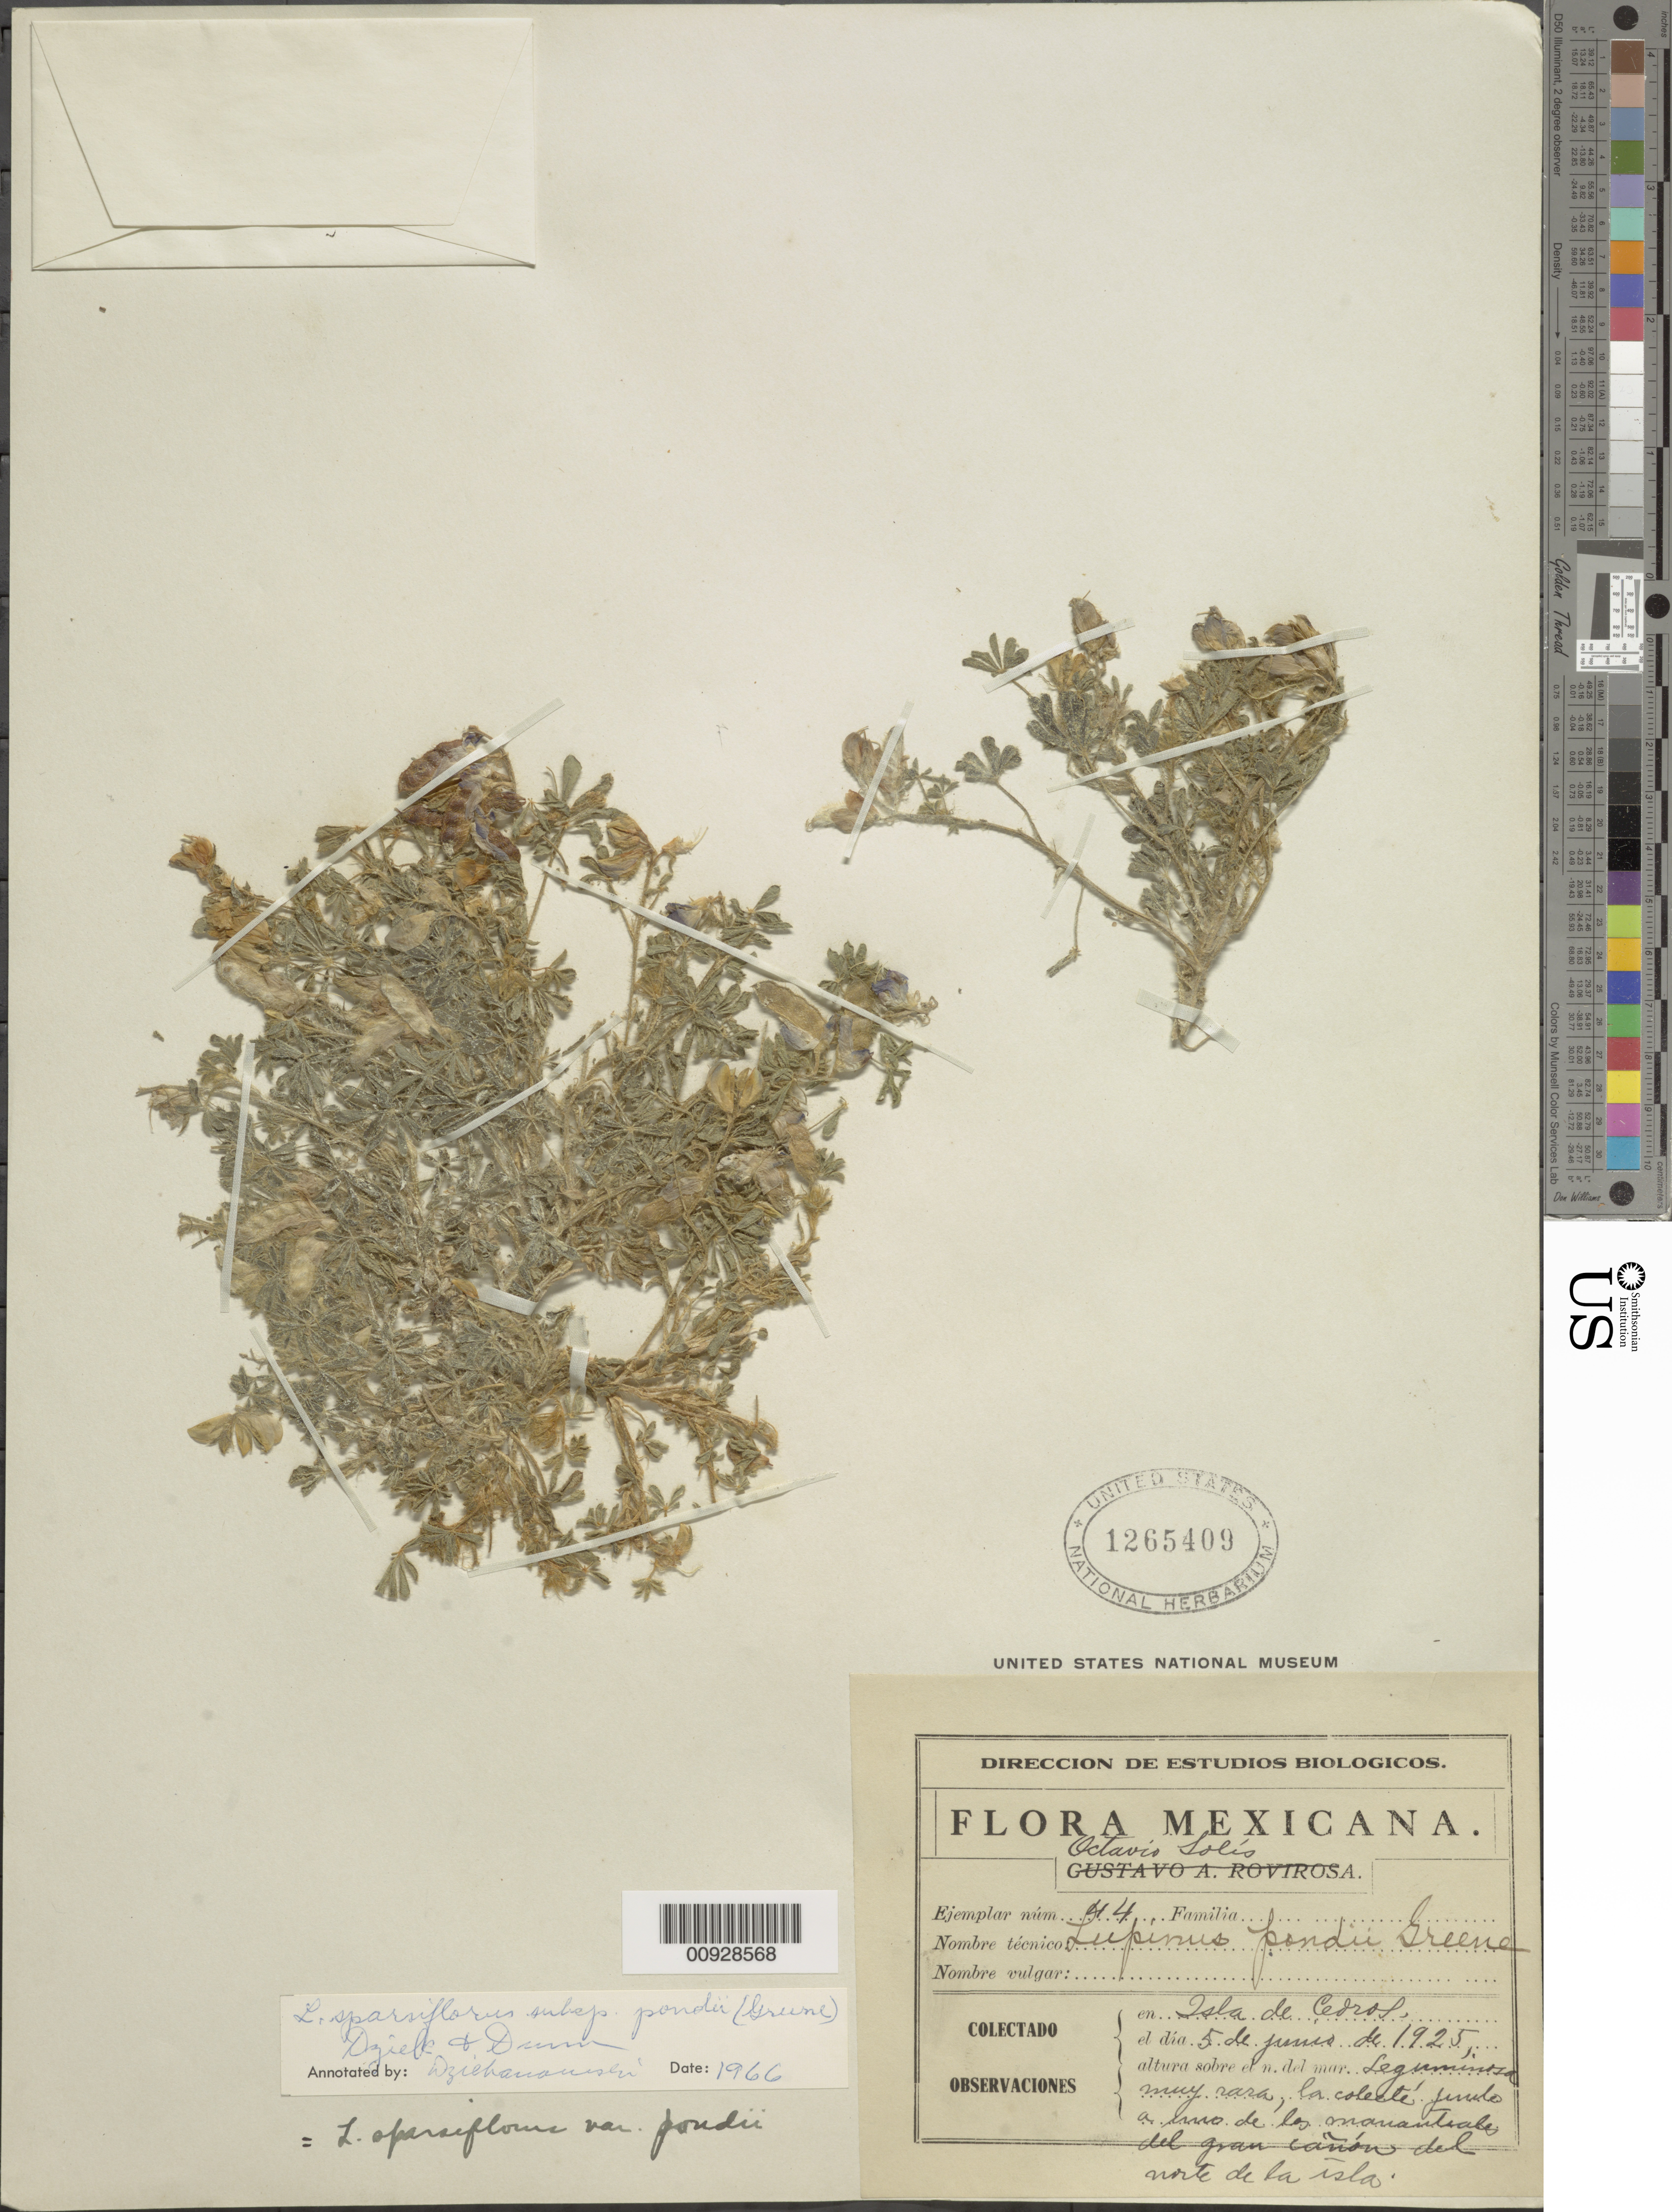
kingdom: Plantae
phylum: Tracheophyta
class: Magnoliopsida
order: Fabales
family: Fabaceae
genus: Lupinus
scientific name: Lupinus sparsiflorus subsp. pondii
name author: Benth.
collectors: O. Solís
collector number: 44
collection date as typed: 05 Jun 1925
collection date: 1925-06-05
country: Mexico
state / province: Baja California Norte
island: Cedros I.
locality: Junto a uno de los manantiales del gran cañon del norte de la isla.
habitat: Junto a un manantial.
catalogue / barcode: US 1265409